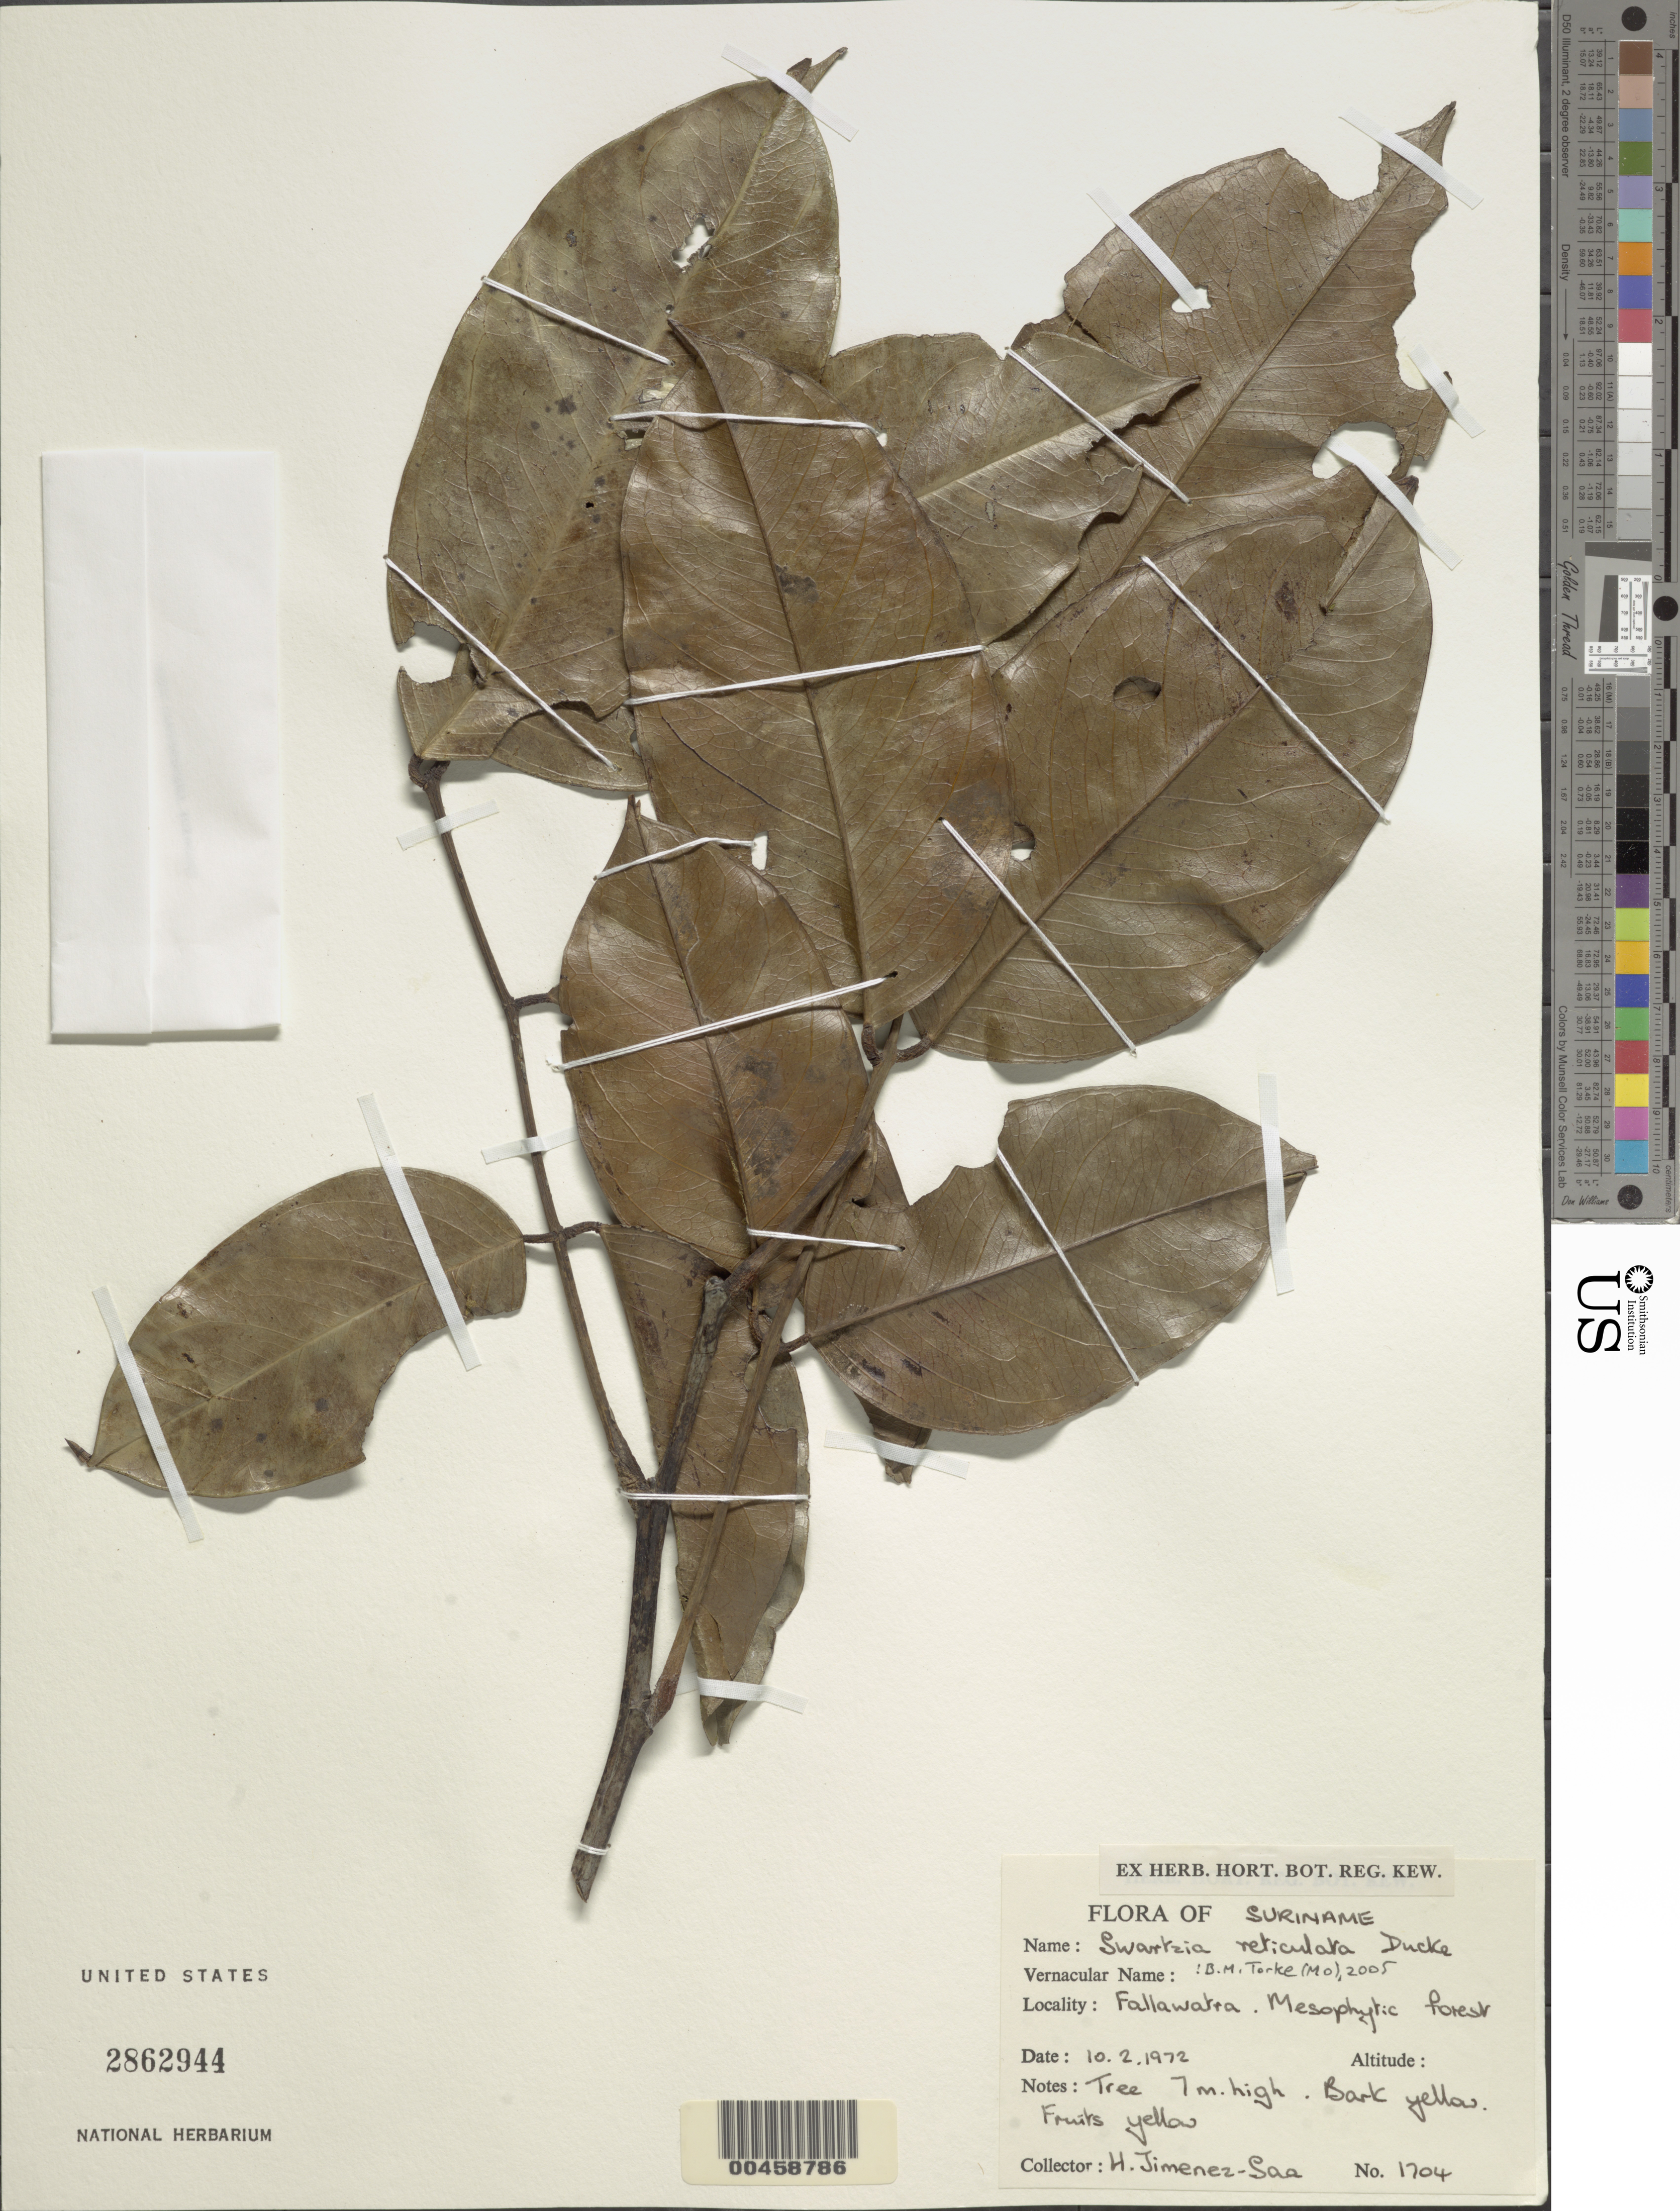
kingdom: Plantae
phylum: Tracheophyta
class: Magnoliopsida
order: Fabales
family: Fabaceae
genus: Swartzia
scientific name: Swartzia reticulata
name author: Ducke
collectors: H. Jiménez-Saa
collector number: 1704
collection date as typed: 10 Feb 1972 or 02 Oct 1972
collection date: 1972-02-10 or 1972-10-02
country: Suriname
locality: Fallawatra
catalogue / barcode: US 2862944